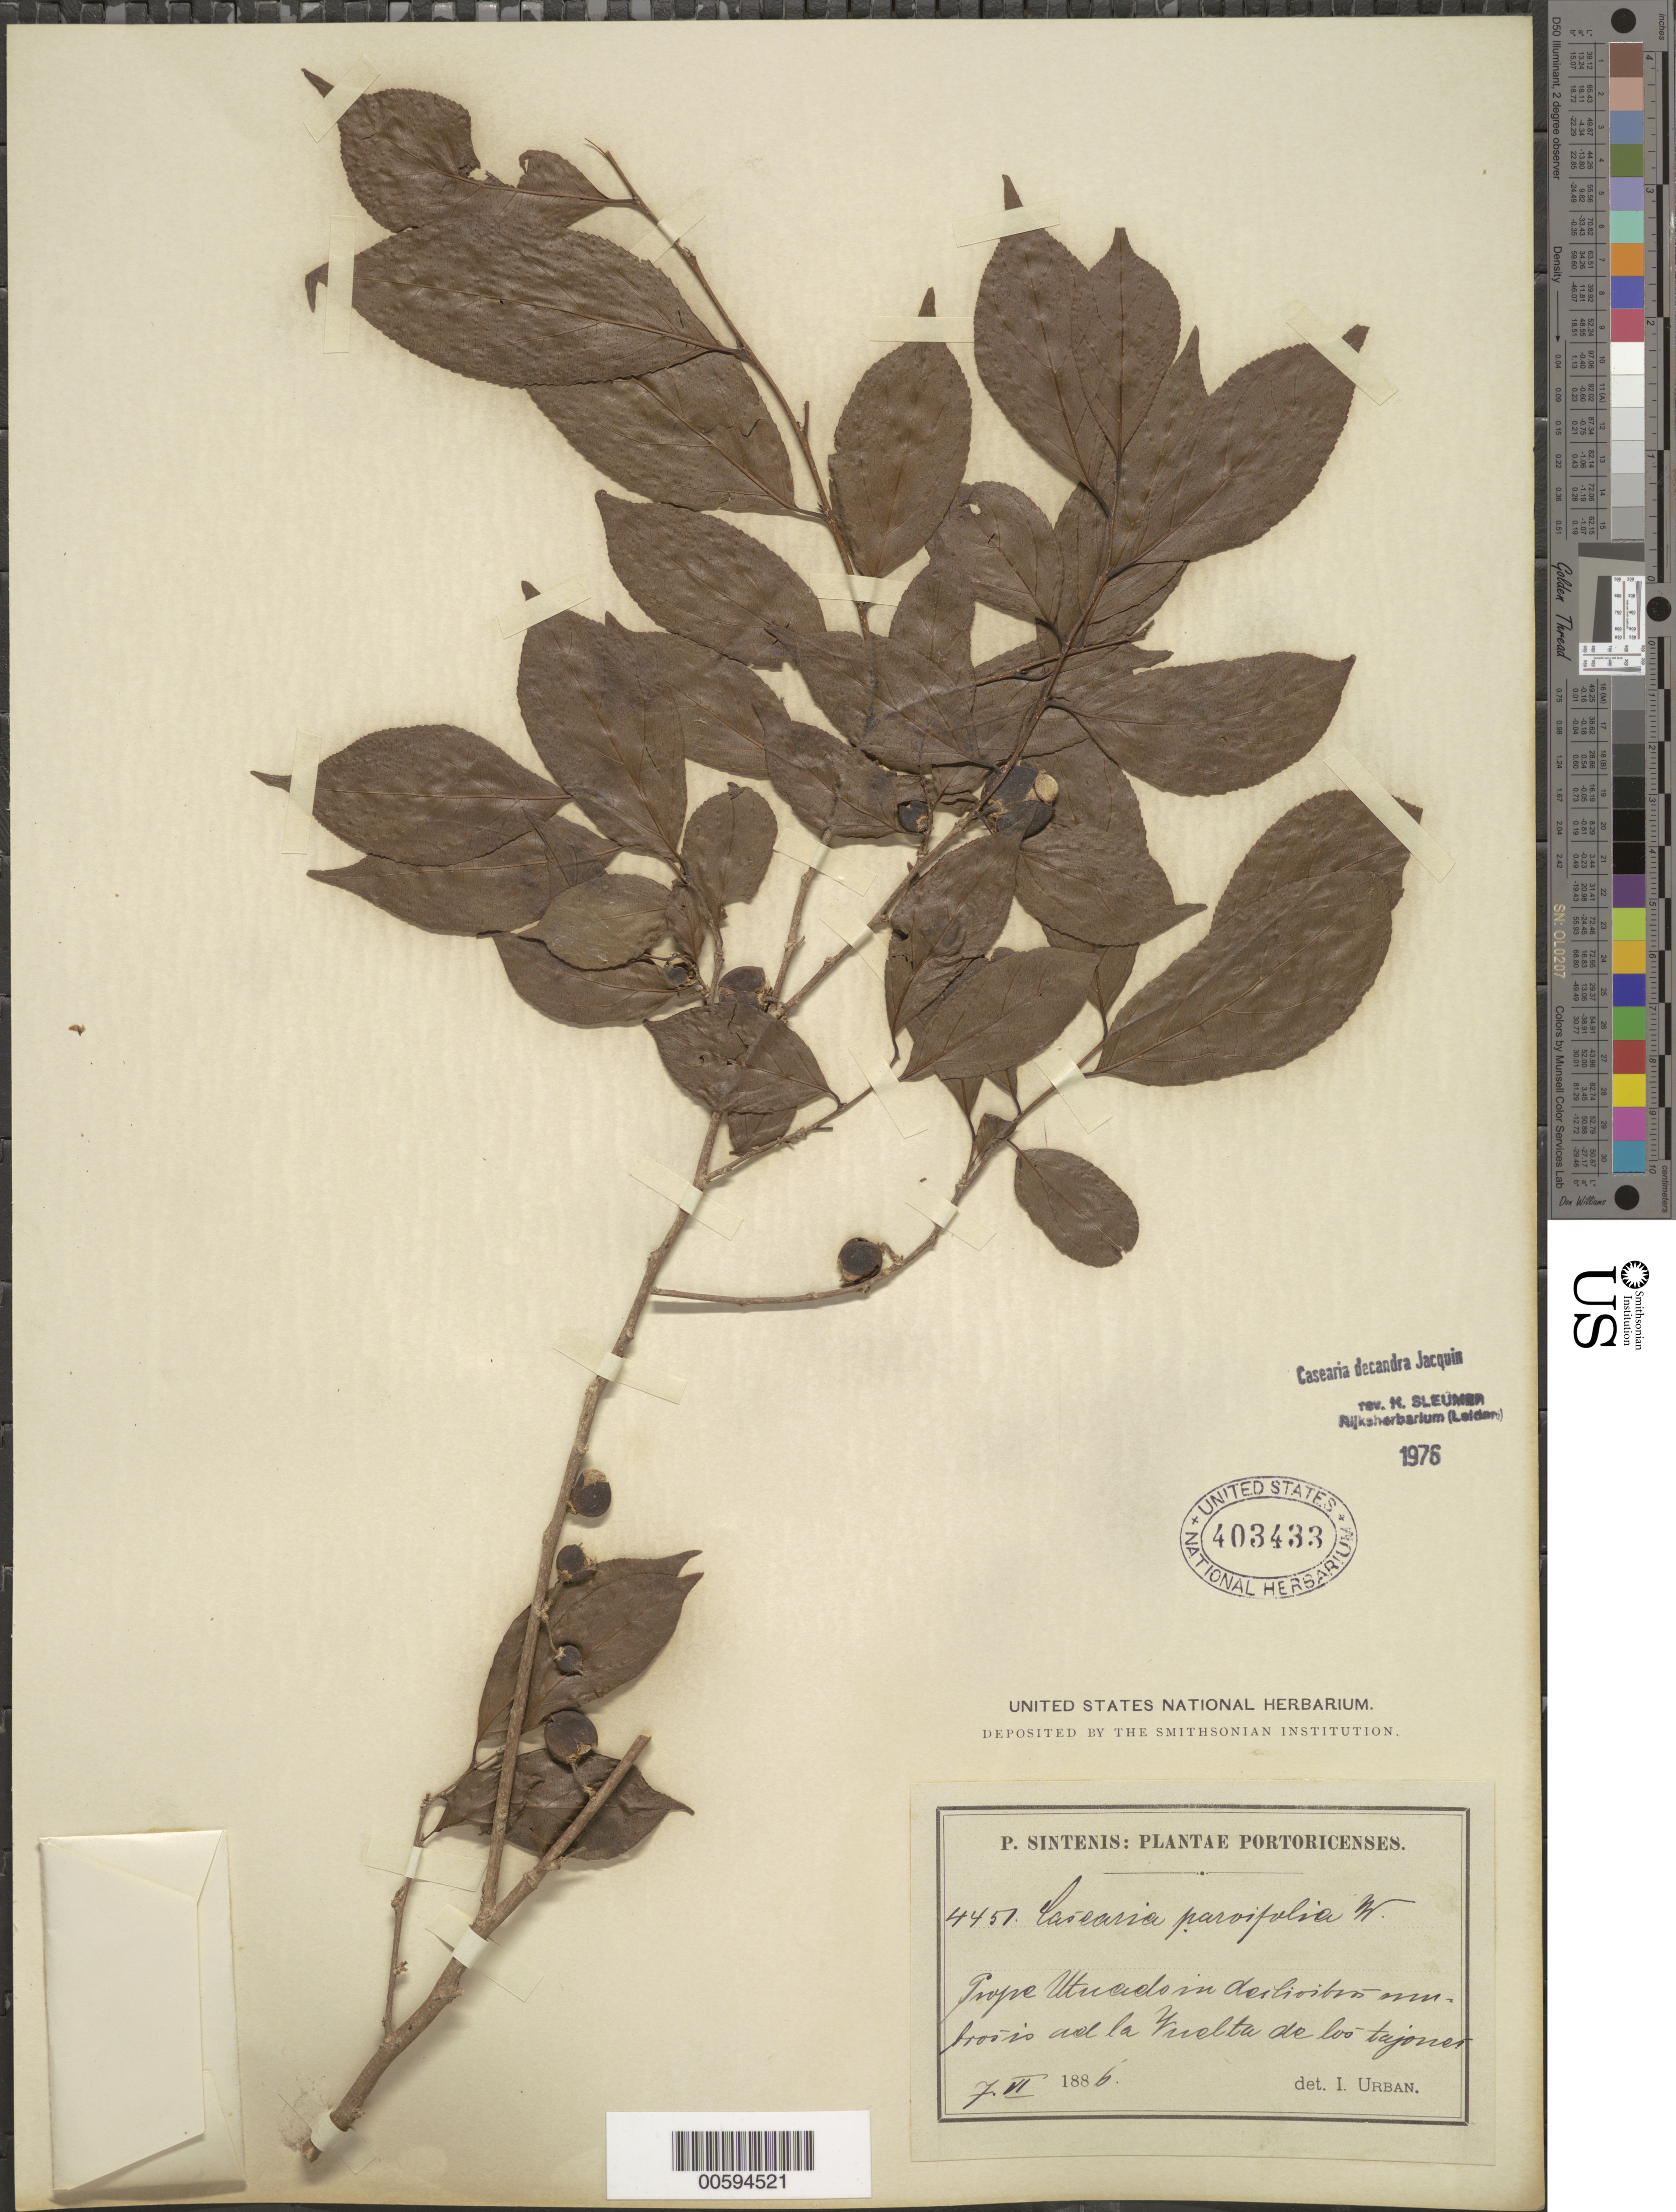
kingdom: Plantae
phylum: Tracheophyta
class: Magnoliopsida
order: Malpighiales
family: Salicaceae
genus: Casearia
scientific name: Casearia decandra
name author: Jacq.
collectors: P. Sintenis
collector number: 4451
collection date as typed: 07 Jun 1886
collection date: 1886-06-07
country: Puerto Rico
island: Greater Antilles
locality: Prope Utuado in de deslioibris umbrosis ad la Vuelta de los tajones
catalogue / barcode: US 403433